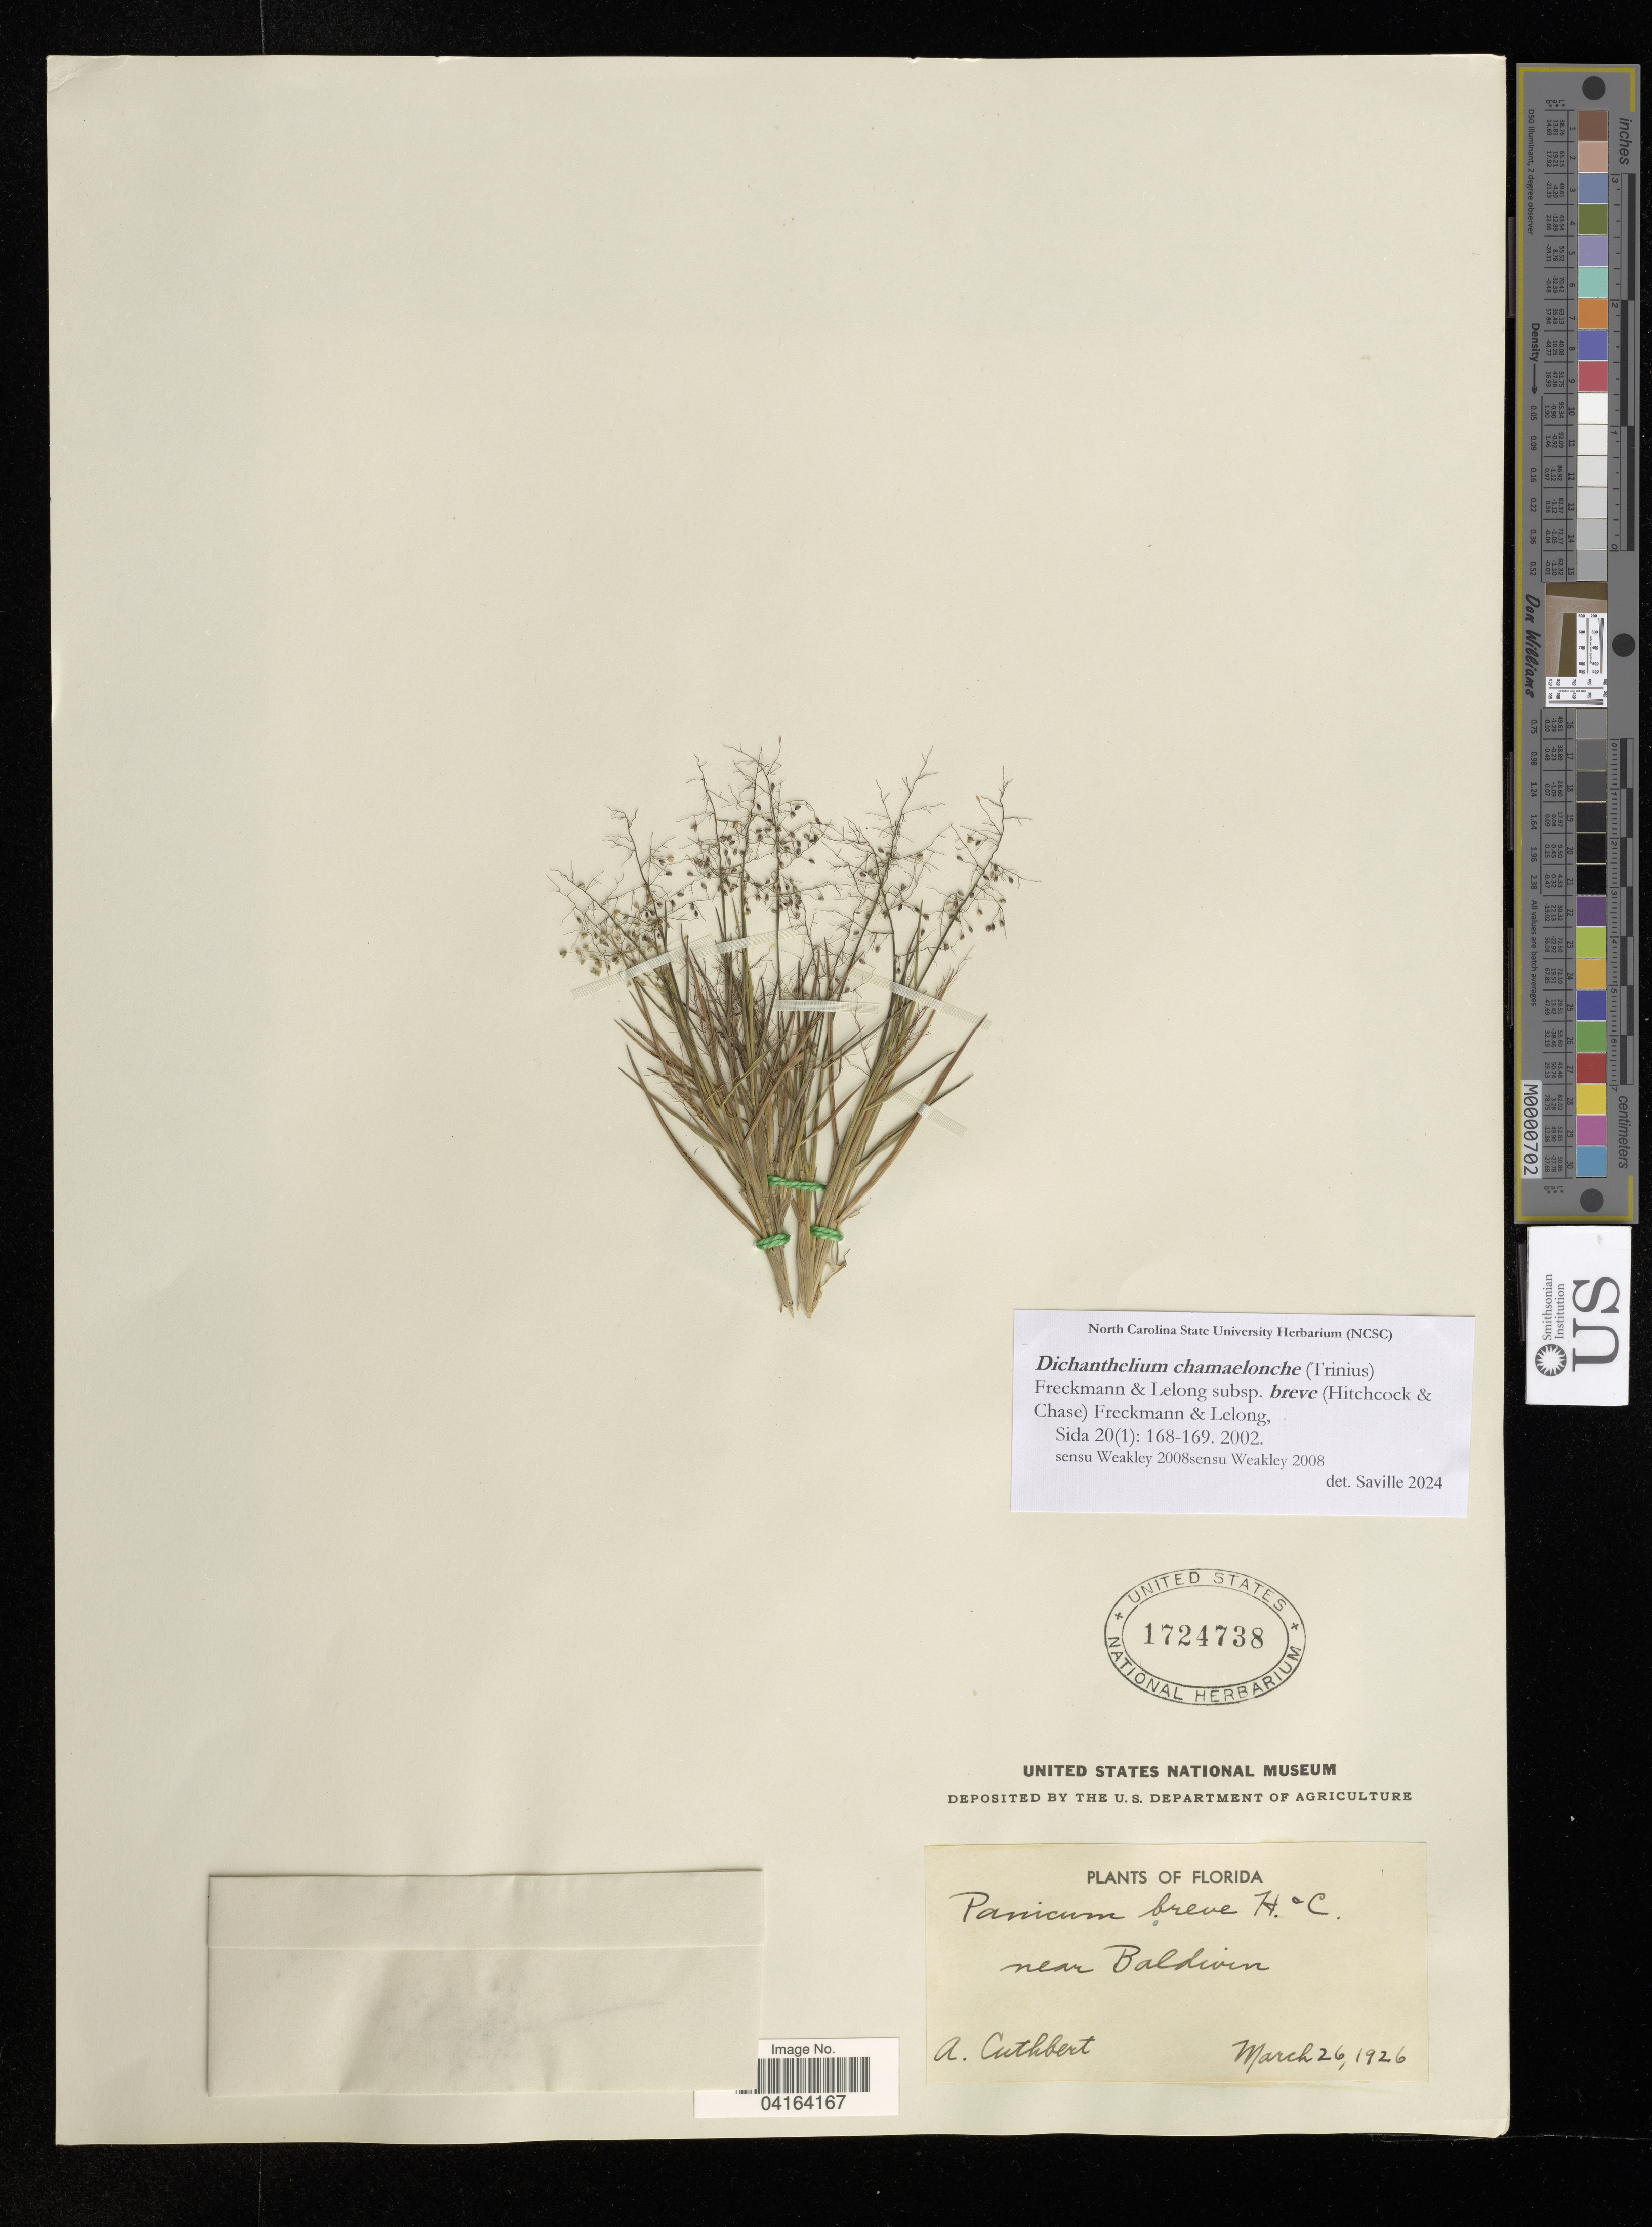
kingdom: Plantae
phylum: Tracheophyta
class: Liliopsida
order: Poales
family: Poaceae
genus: Dichanthelium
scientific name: Dichanthelium chamaelonche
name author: (Trin.) Freckmann & Lelong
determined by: Saville, A. C., (NCSC), North Carolina State University (UNITED STATES)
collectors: A. Cuthbert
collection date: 1926-03-26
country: United States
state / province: Florida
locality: Near Baldwin.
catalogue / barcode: US 1724738